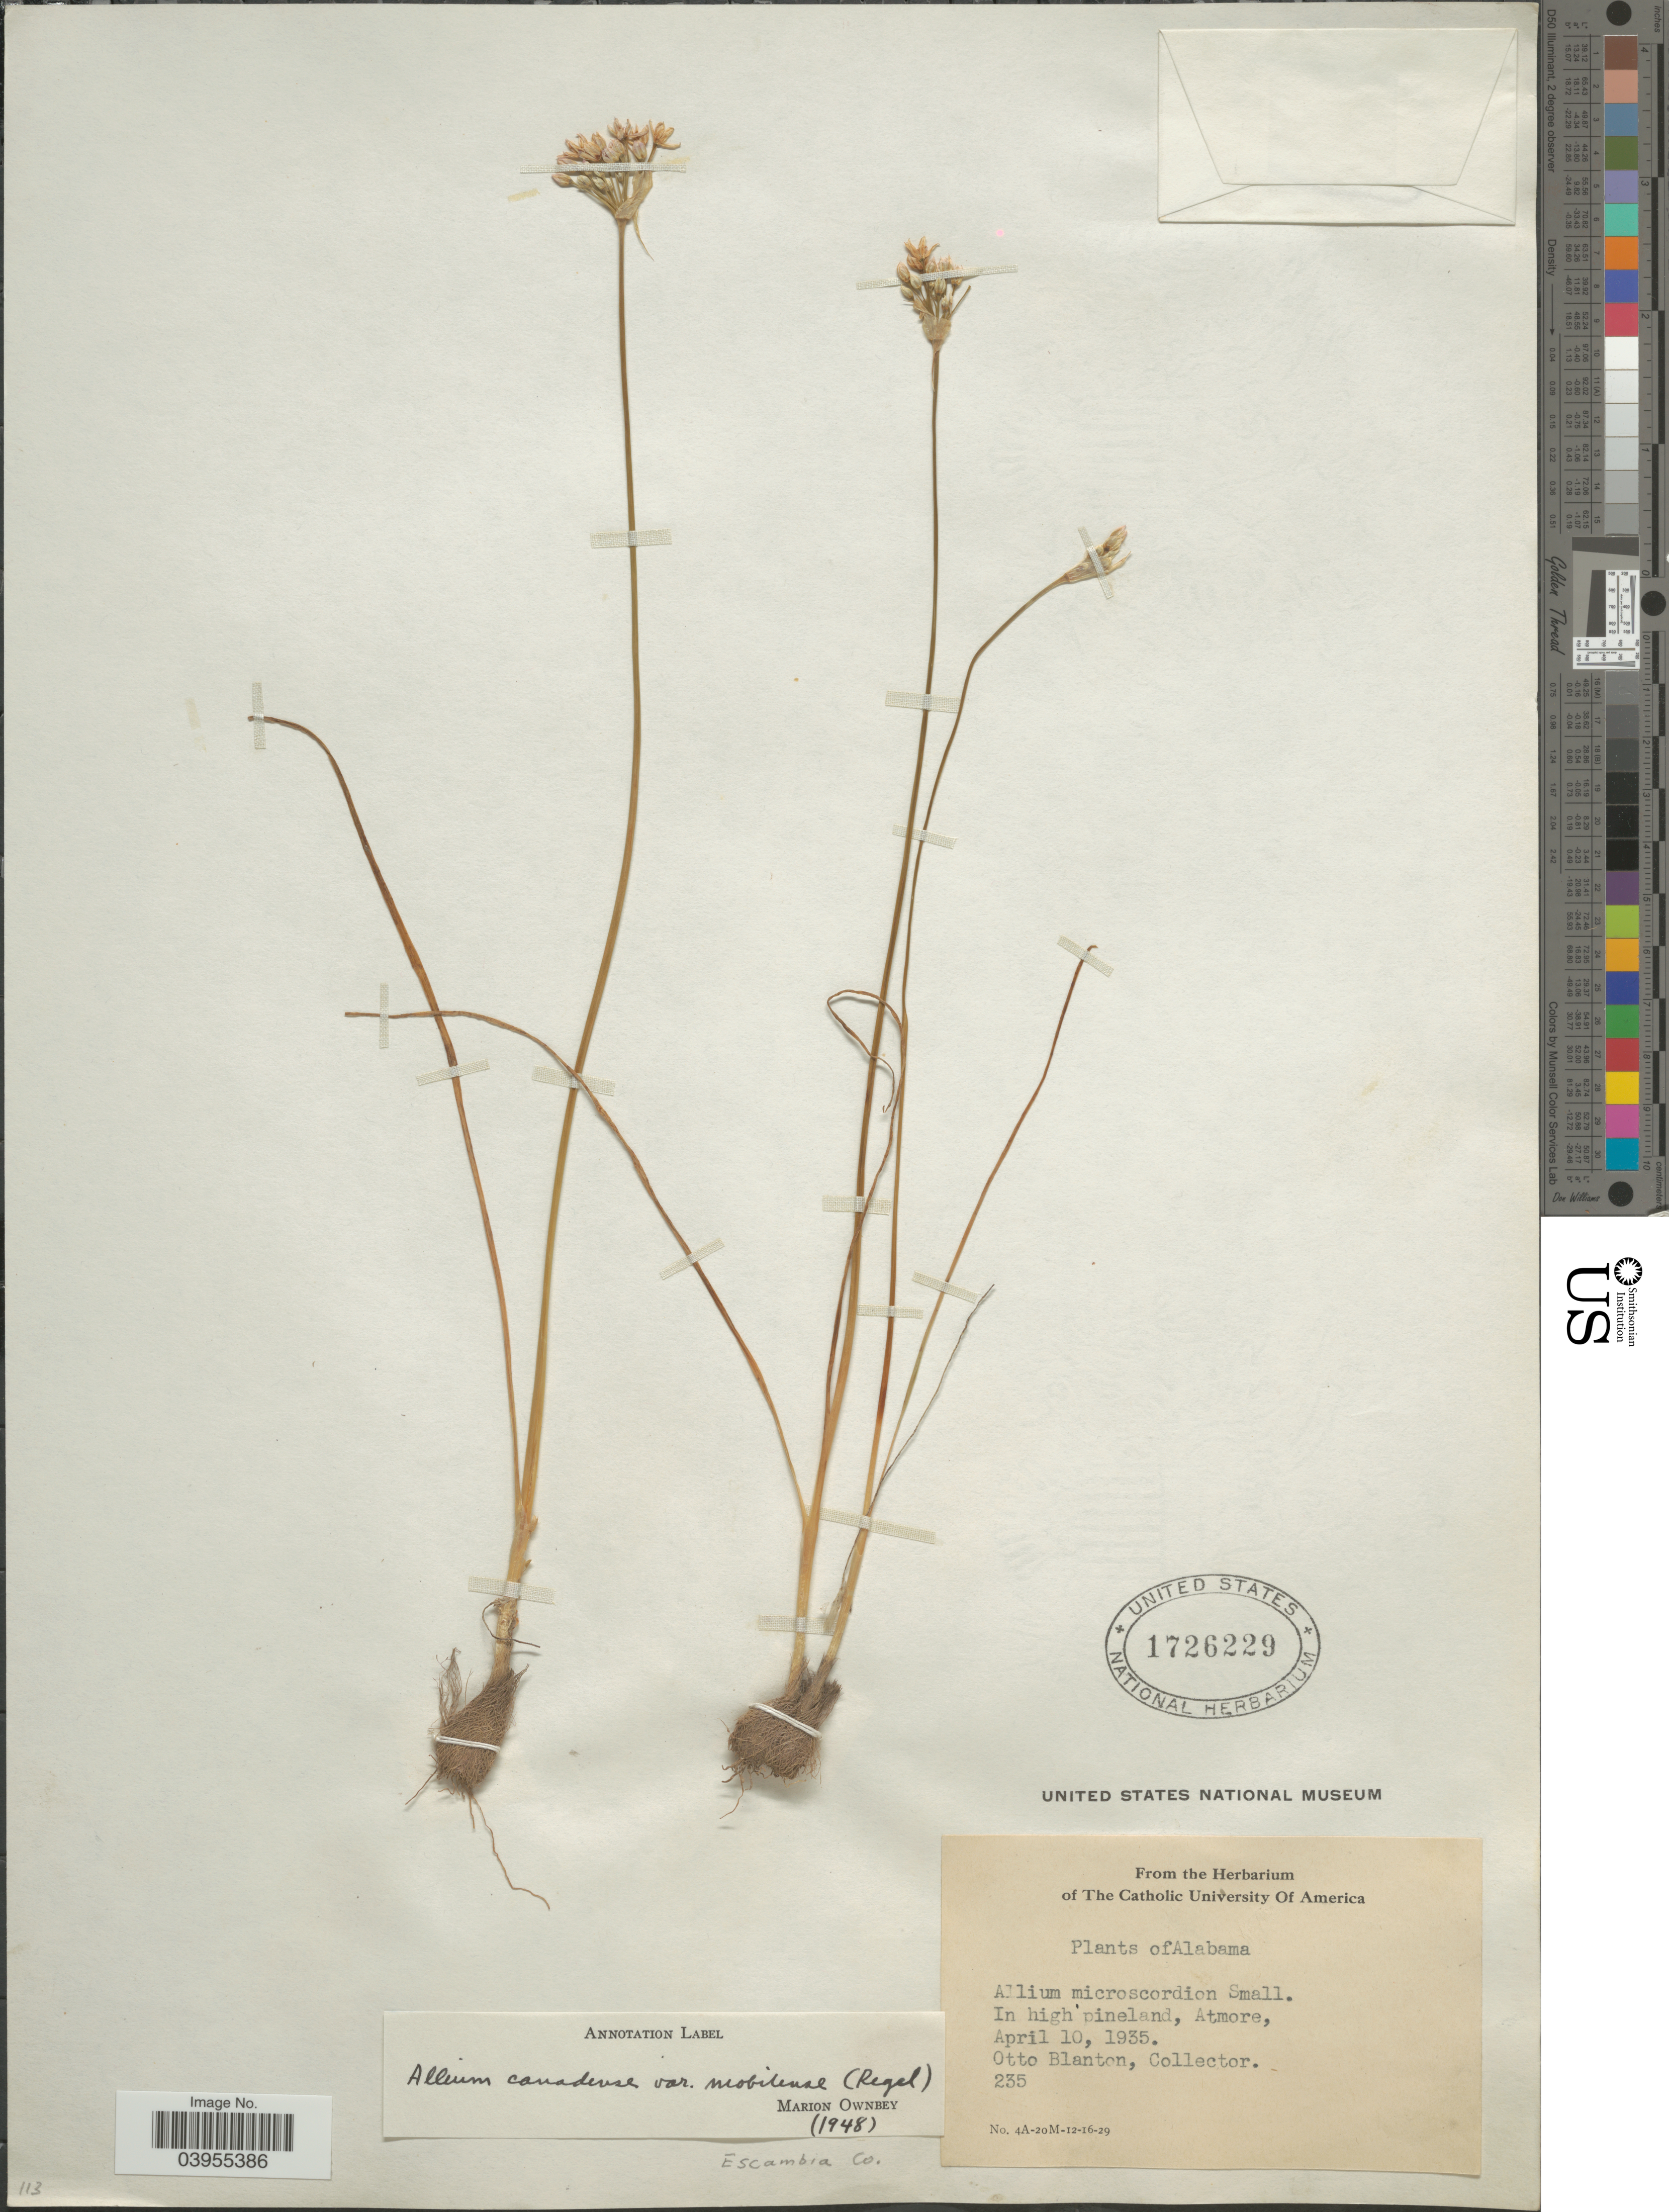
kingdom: Plantae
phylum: Tracheophyta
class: Liliopsida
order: Asparagales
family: Amaryllidaceae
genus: Allium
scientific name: Allium canadense var. mobilense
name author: (Regel) Traub & Ownbey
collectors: O. Blanton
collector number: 235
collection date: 1935-04-10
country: United States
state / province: Alabama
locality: Atmore. Escambia Co.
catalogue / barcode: US 1726229